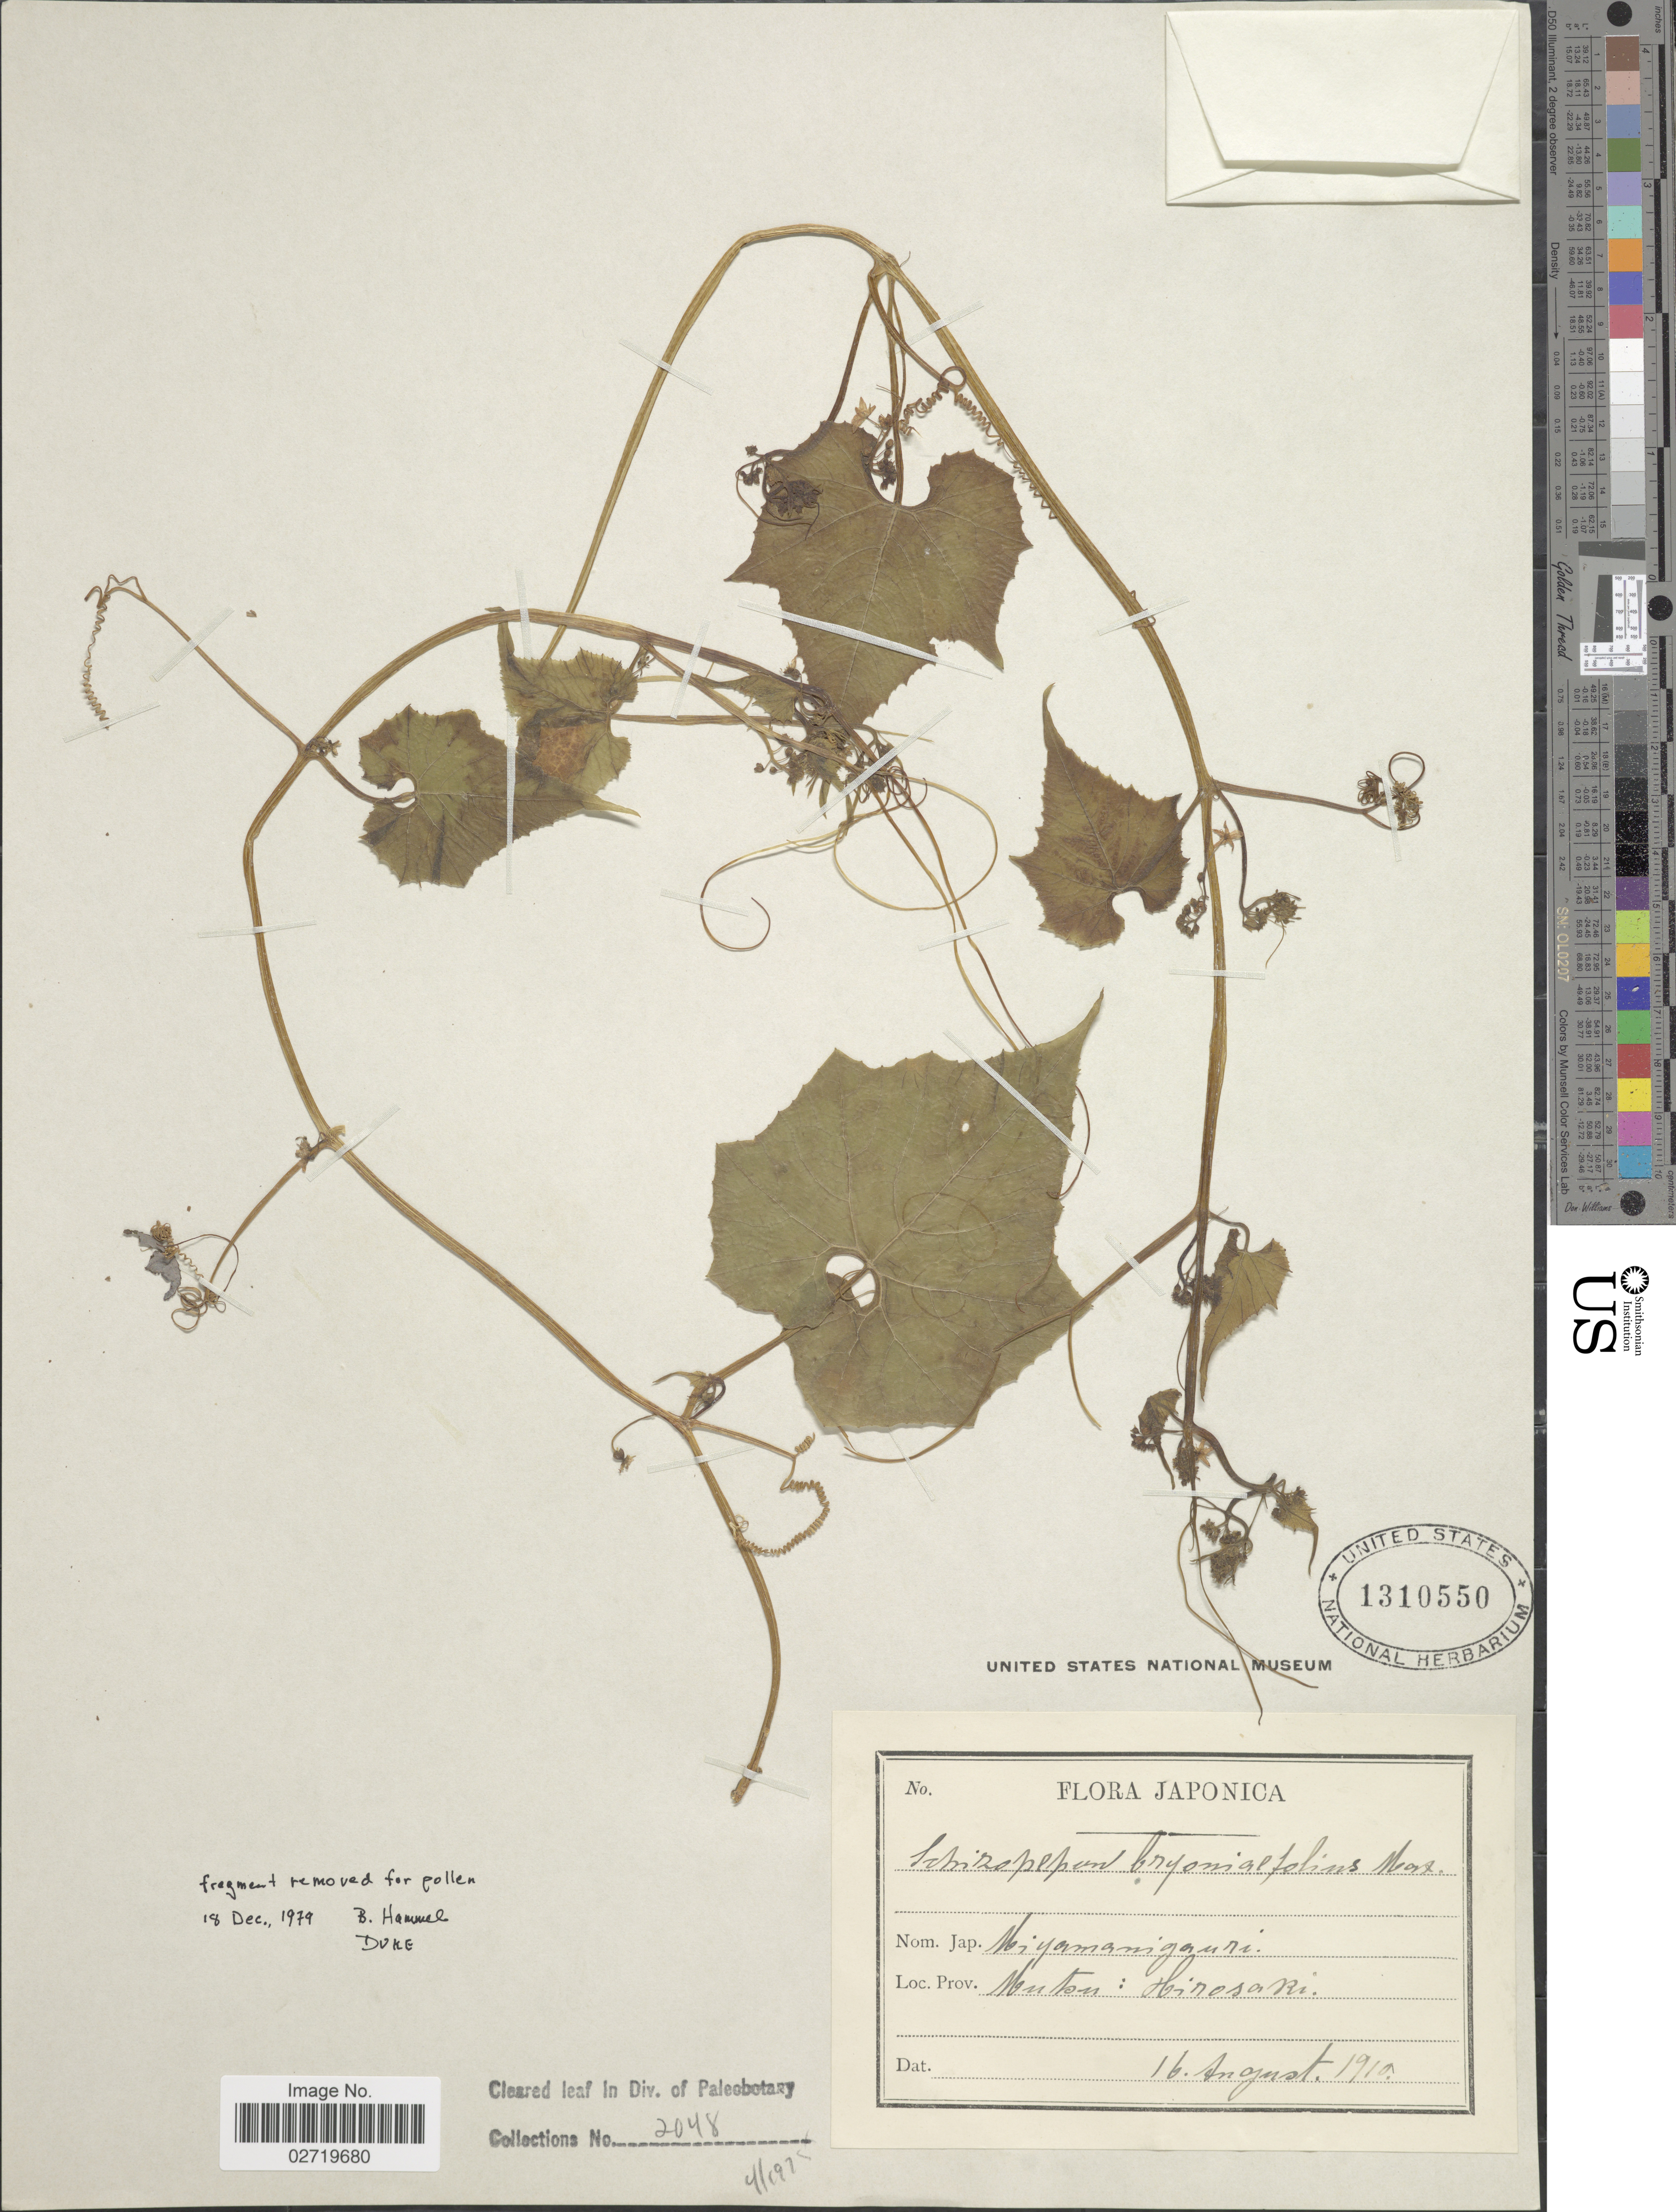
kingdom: Plantae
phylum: Tracheophyta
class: Magnoliopsida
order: Cucurbitales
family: Cucurbitaceae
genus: Schizopepon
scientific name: Schizopepon bryoniifolius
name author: Maxim.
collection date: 1910-08-16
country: Japan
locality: Mutsu; Hirosaki.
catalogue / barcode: US 1310550